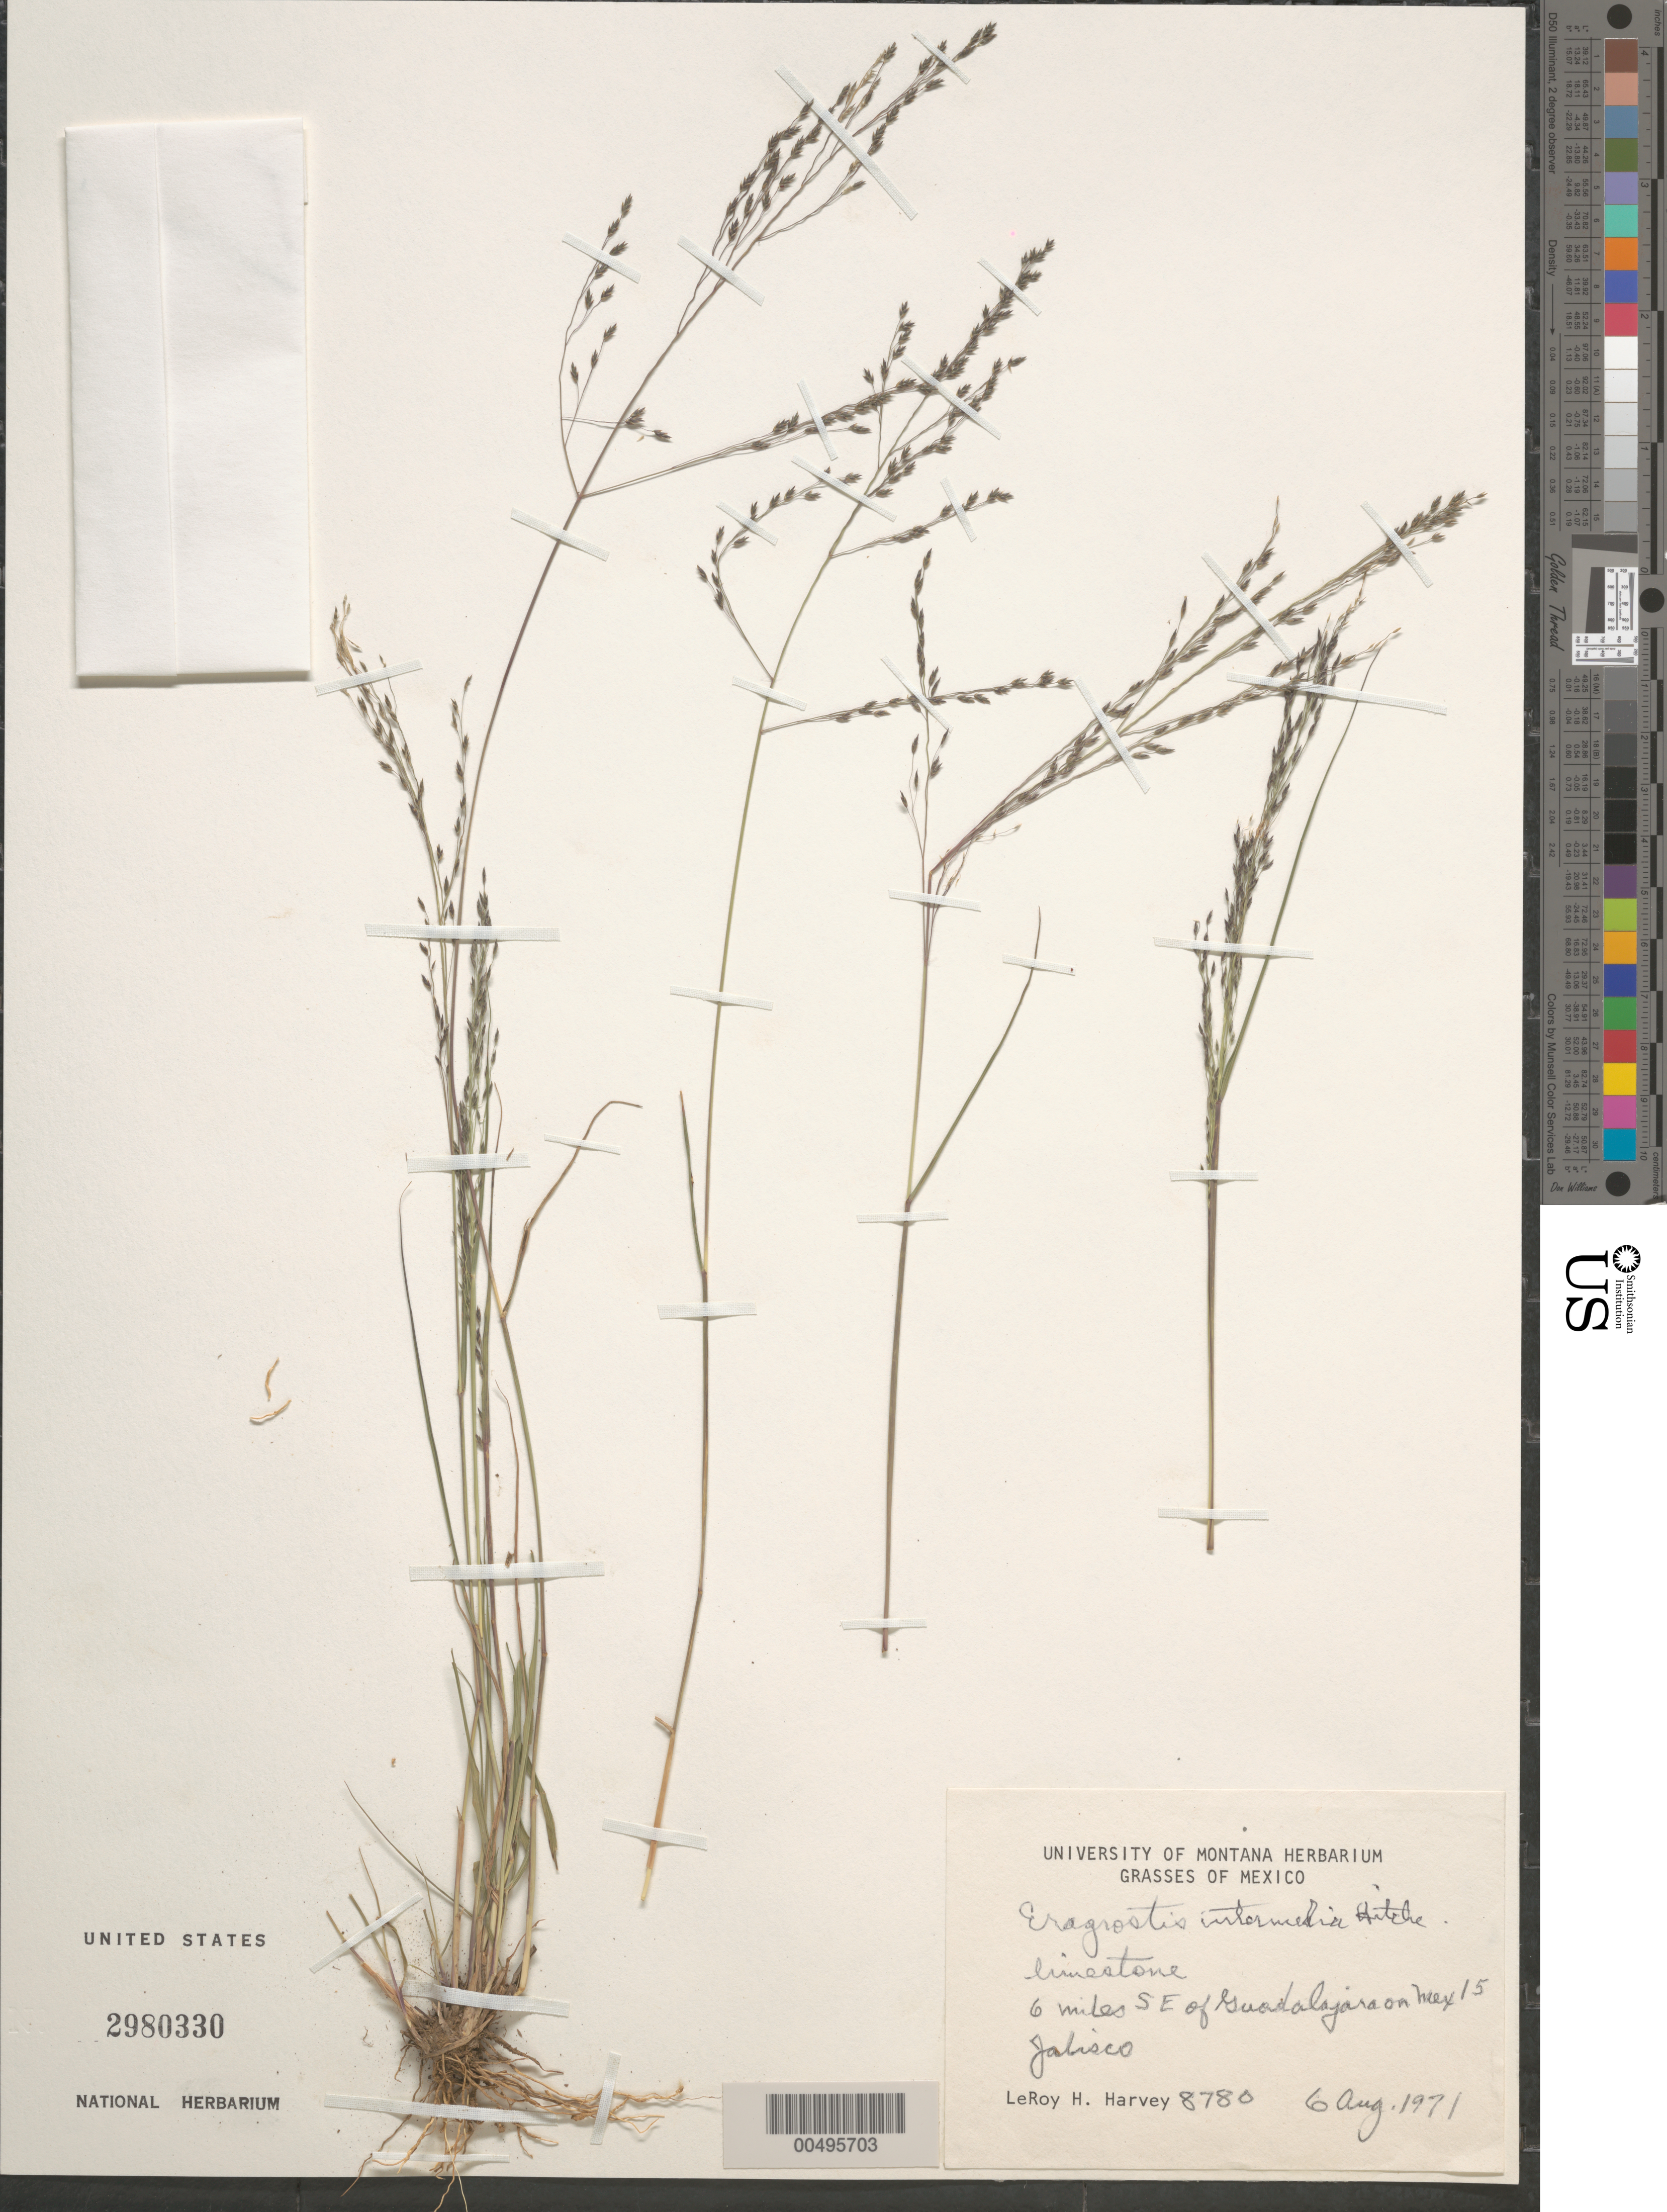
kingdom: Plantae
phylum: Tracheophyta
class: Liliopsida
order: Poales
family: Poaceae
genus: Eragrostis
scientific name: Eragrostis intermedia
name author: Hitchc.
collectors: L. H. Harvey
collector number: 8780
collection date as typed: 6 Aug 1971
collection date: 1971-08-06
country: Mexico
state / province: Jalisco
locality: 6 mi SE of Guadalajara on Mex 15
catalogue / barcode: US 2980330